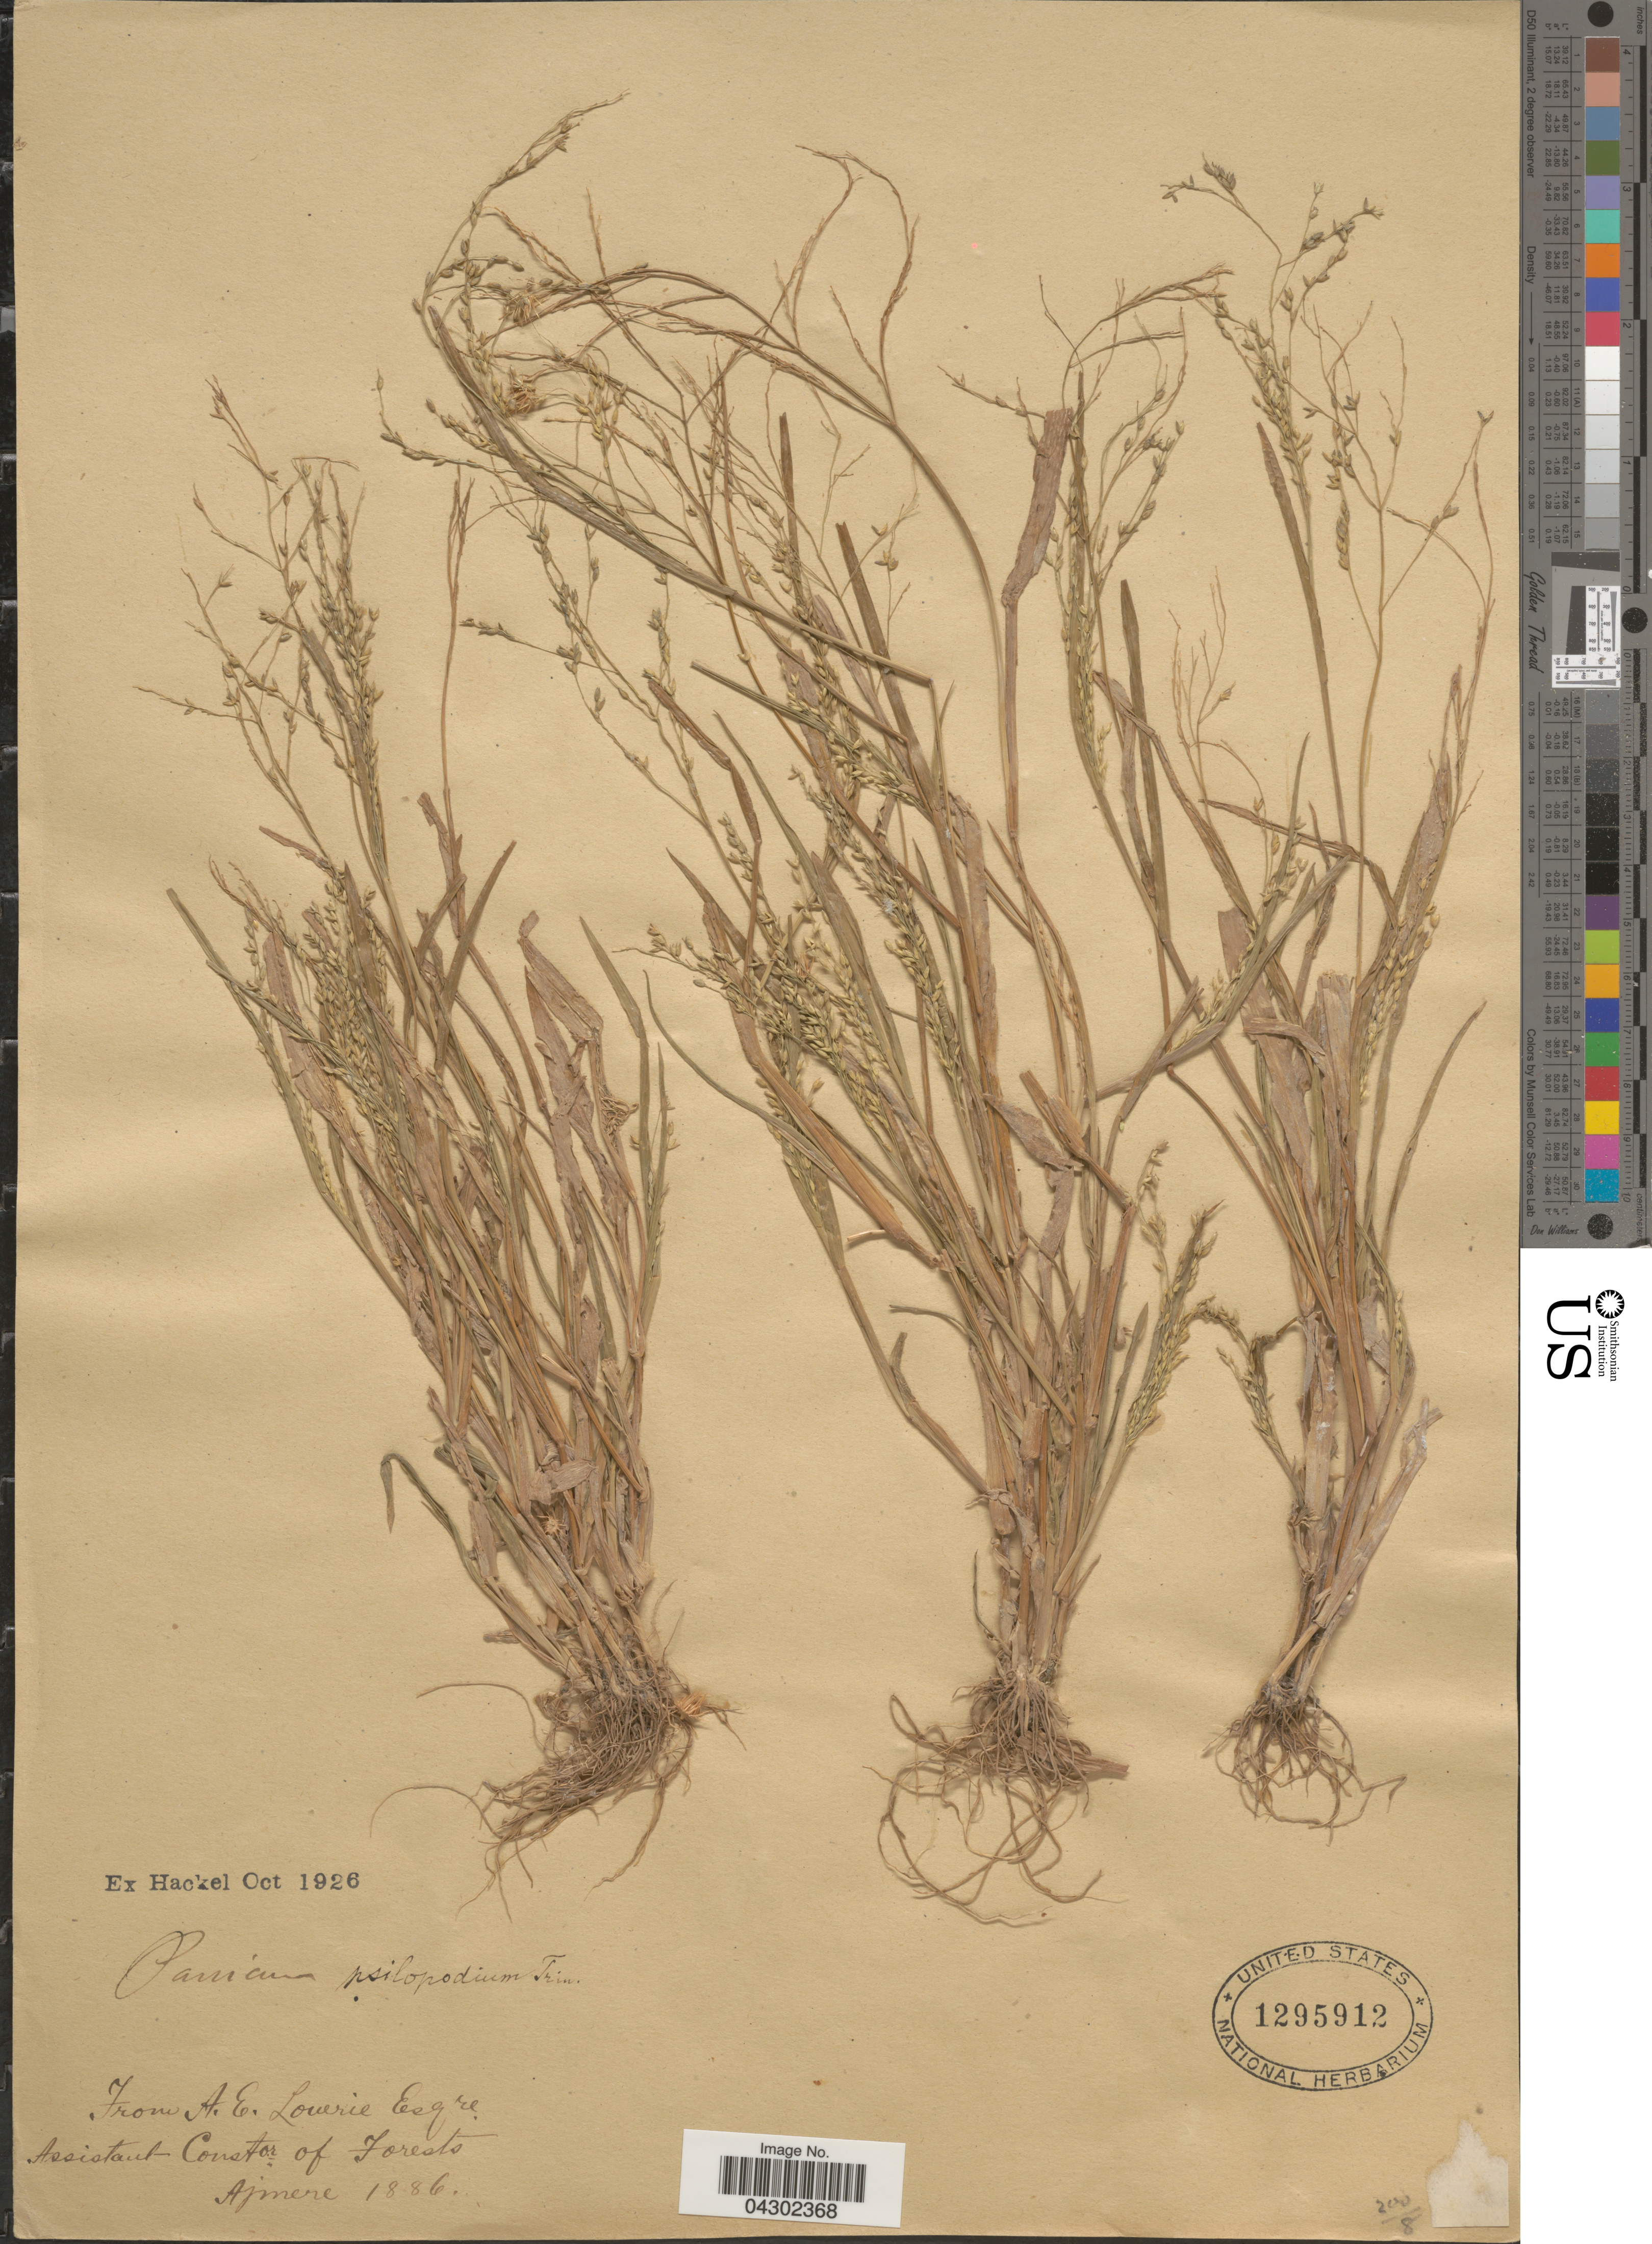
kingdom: Plantae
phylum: Tracheophyta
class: Liliopsida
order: Poales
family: Poaceae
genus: Panicum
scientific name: Panicum sumatrense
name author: P. Roth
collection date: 1886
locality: Ajmere.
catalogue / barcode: US 1295912